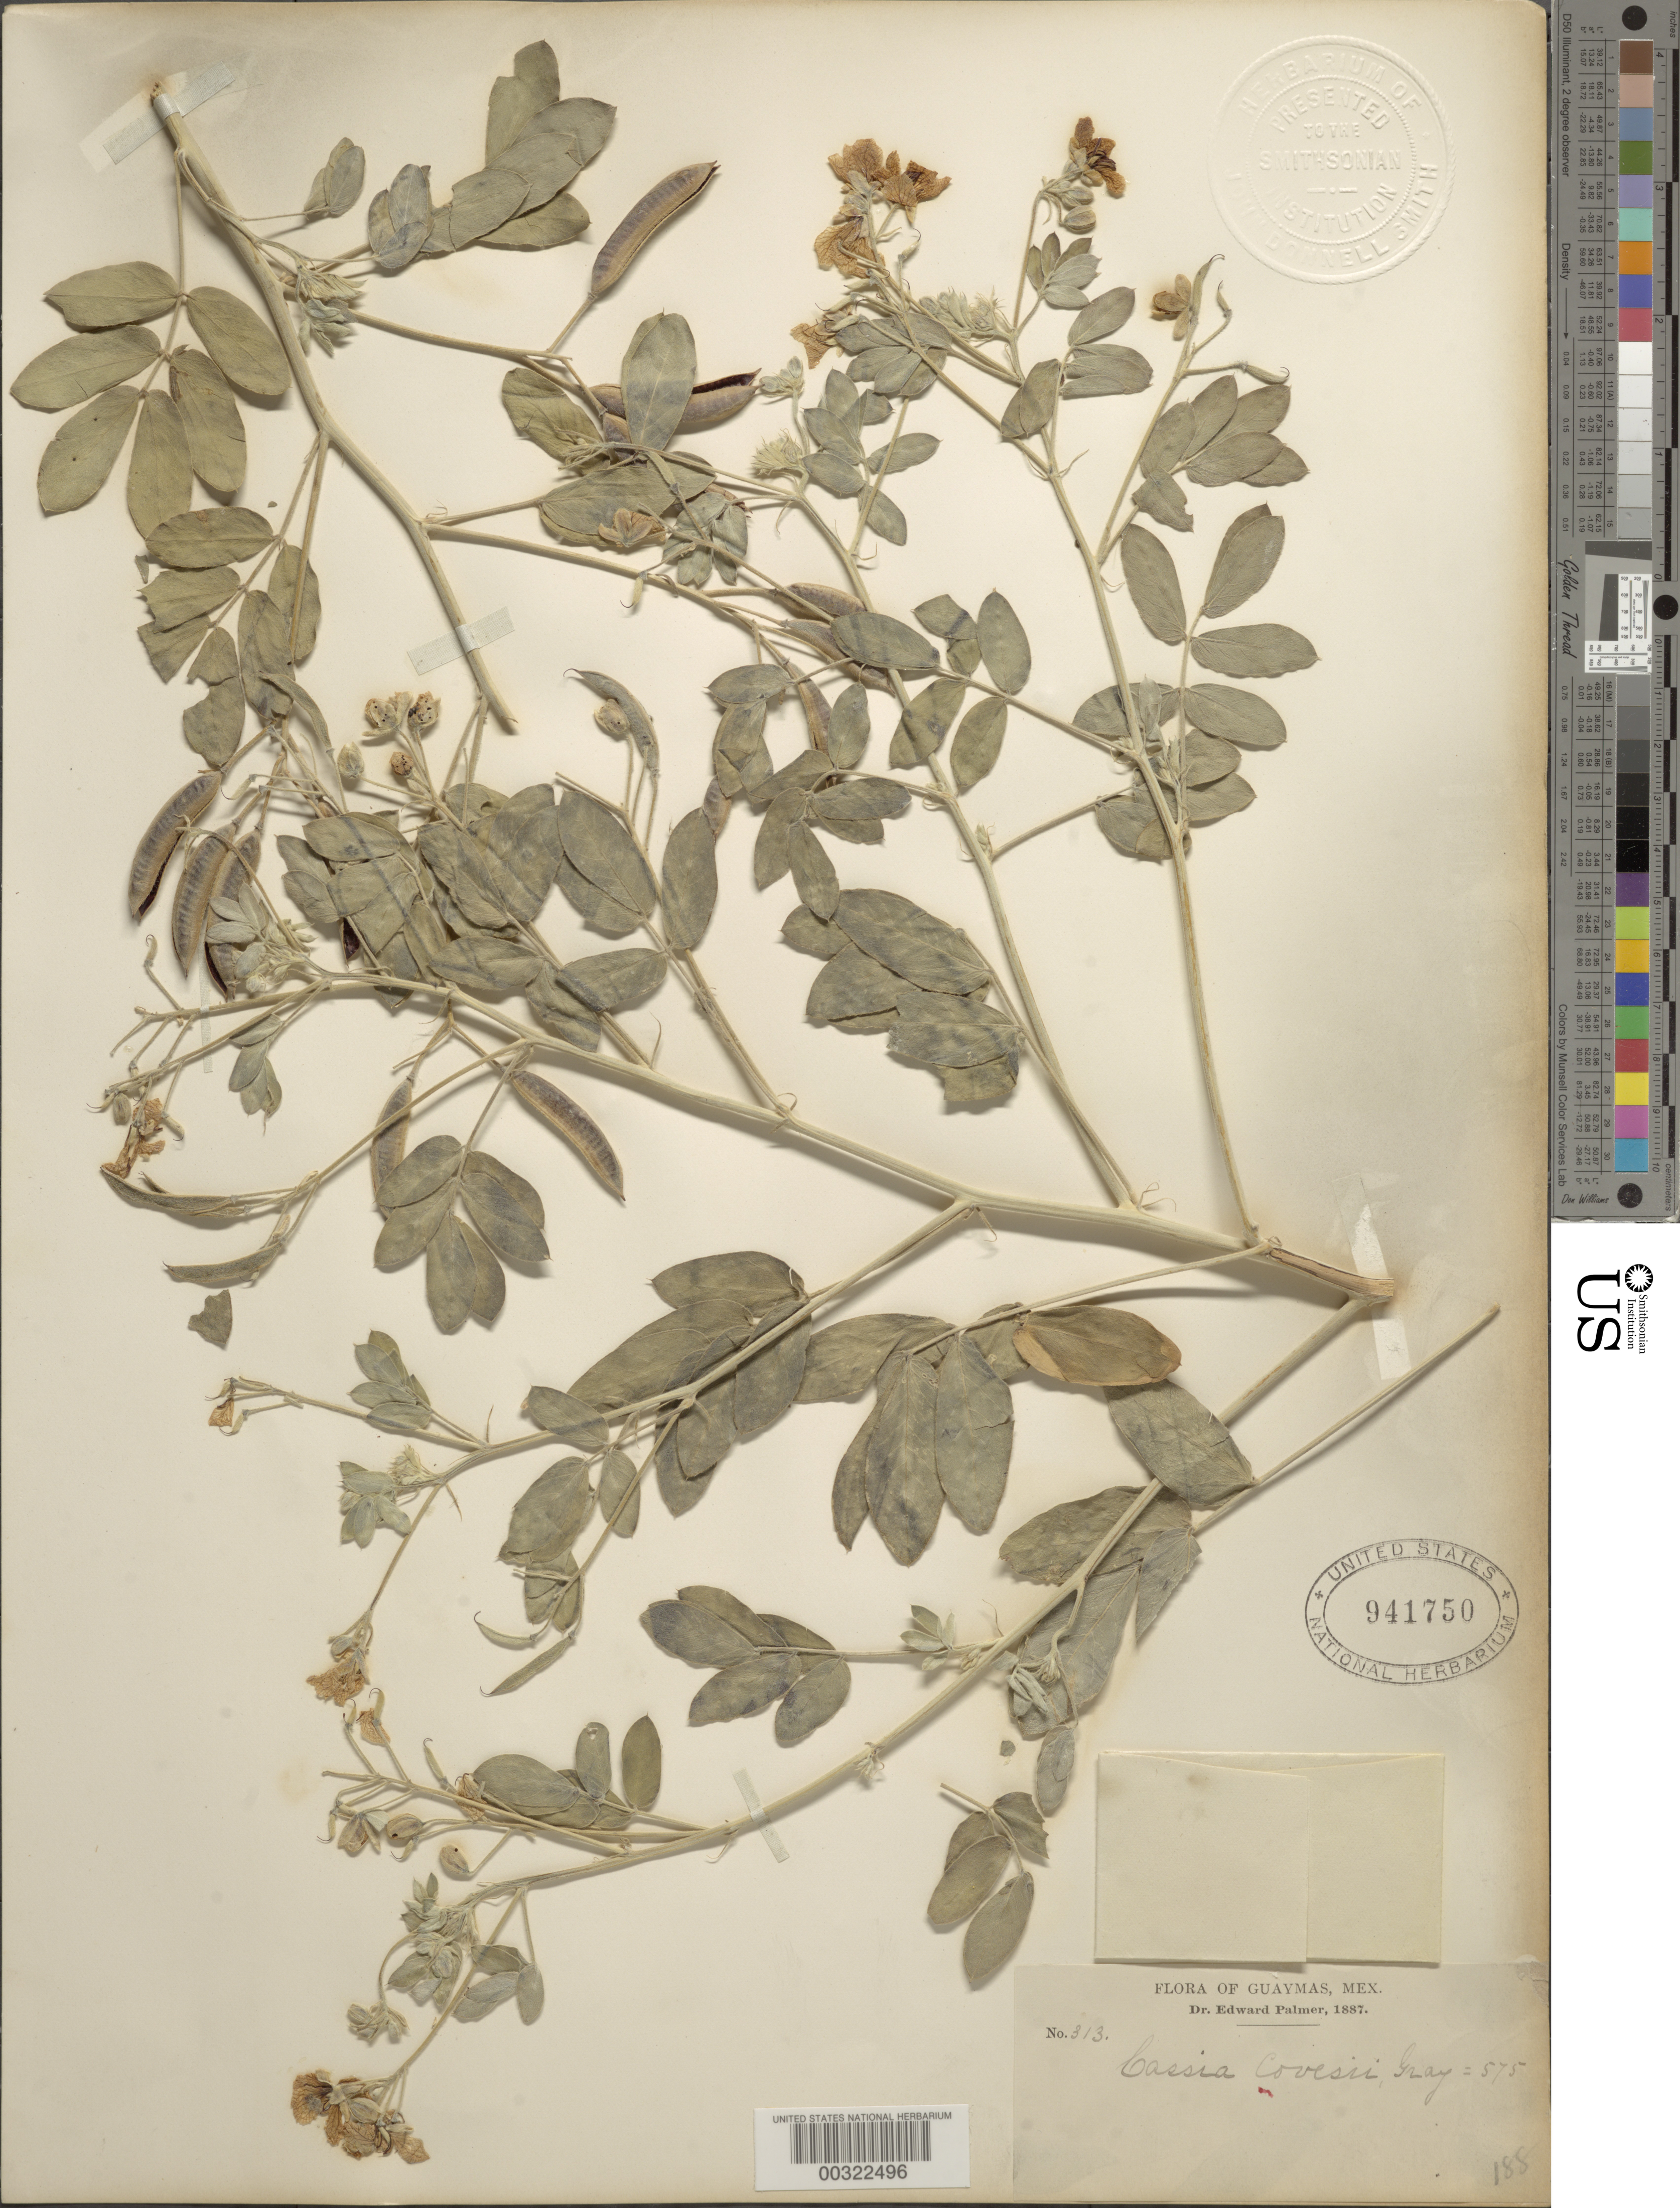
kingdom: Plantae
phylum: Tracheophyta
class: Magnoliopsida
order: Fabales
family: Fabaceae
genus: Senna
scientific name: Senna covesii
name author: (A. Gray) H.S. Irwin & Barneby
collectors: E. Palmer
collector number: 313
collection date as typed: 1887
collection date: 1887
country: Mexico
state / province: Sonora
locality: Guaymas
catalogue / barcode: US 941750